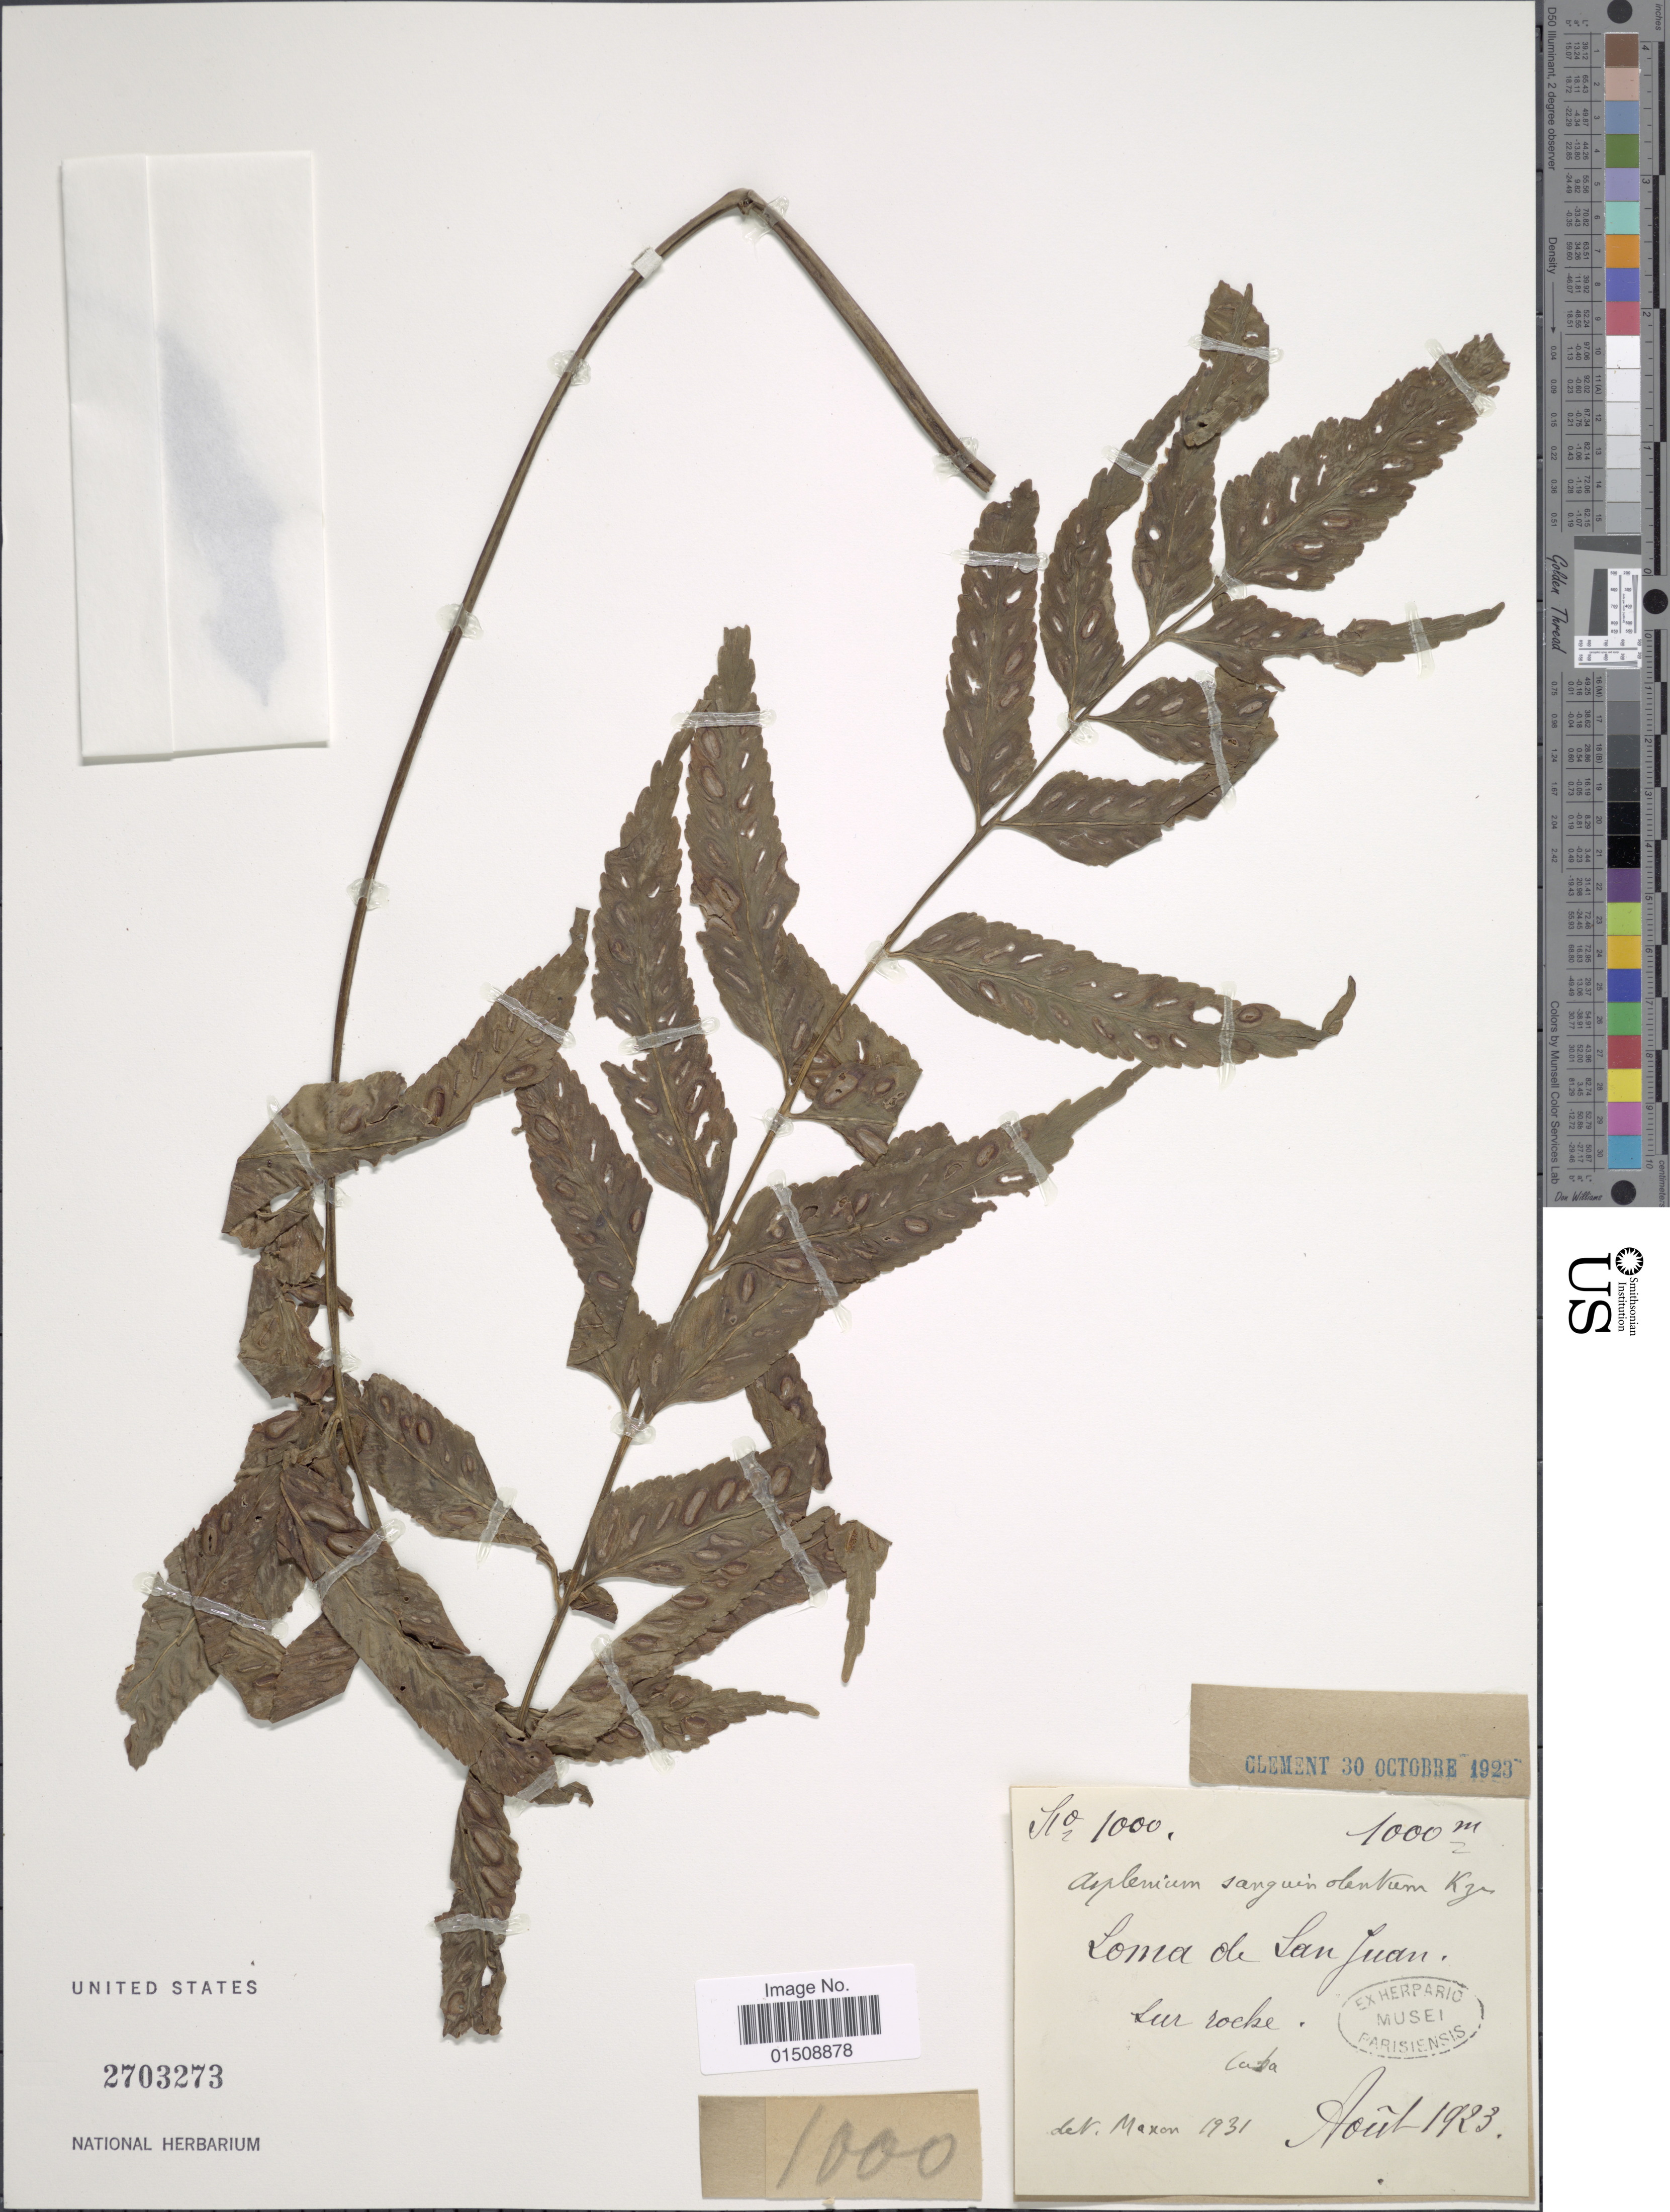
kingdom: Plantae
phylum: Tracheophyta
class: Polypodiopsida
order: Polypodiales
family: Aspleniaceae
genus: Asplenium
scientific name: Asplenium feei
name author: Kunze ex Fée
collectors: ex herb. Mus. Paris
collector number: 1000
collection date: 1923-08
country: Cuba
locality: Loma de San Juan. Sur roche, Cuba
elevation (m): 1000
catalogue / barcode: US 2703273